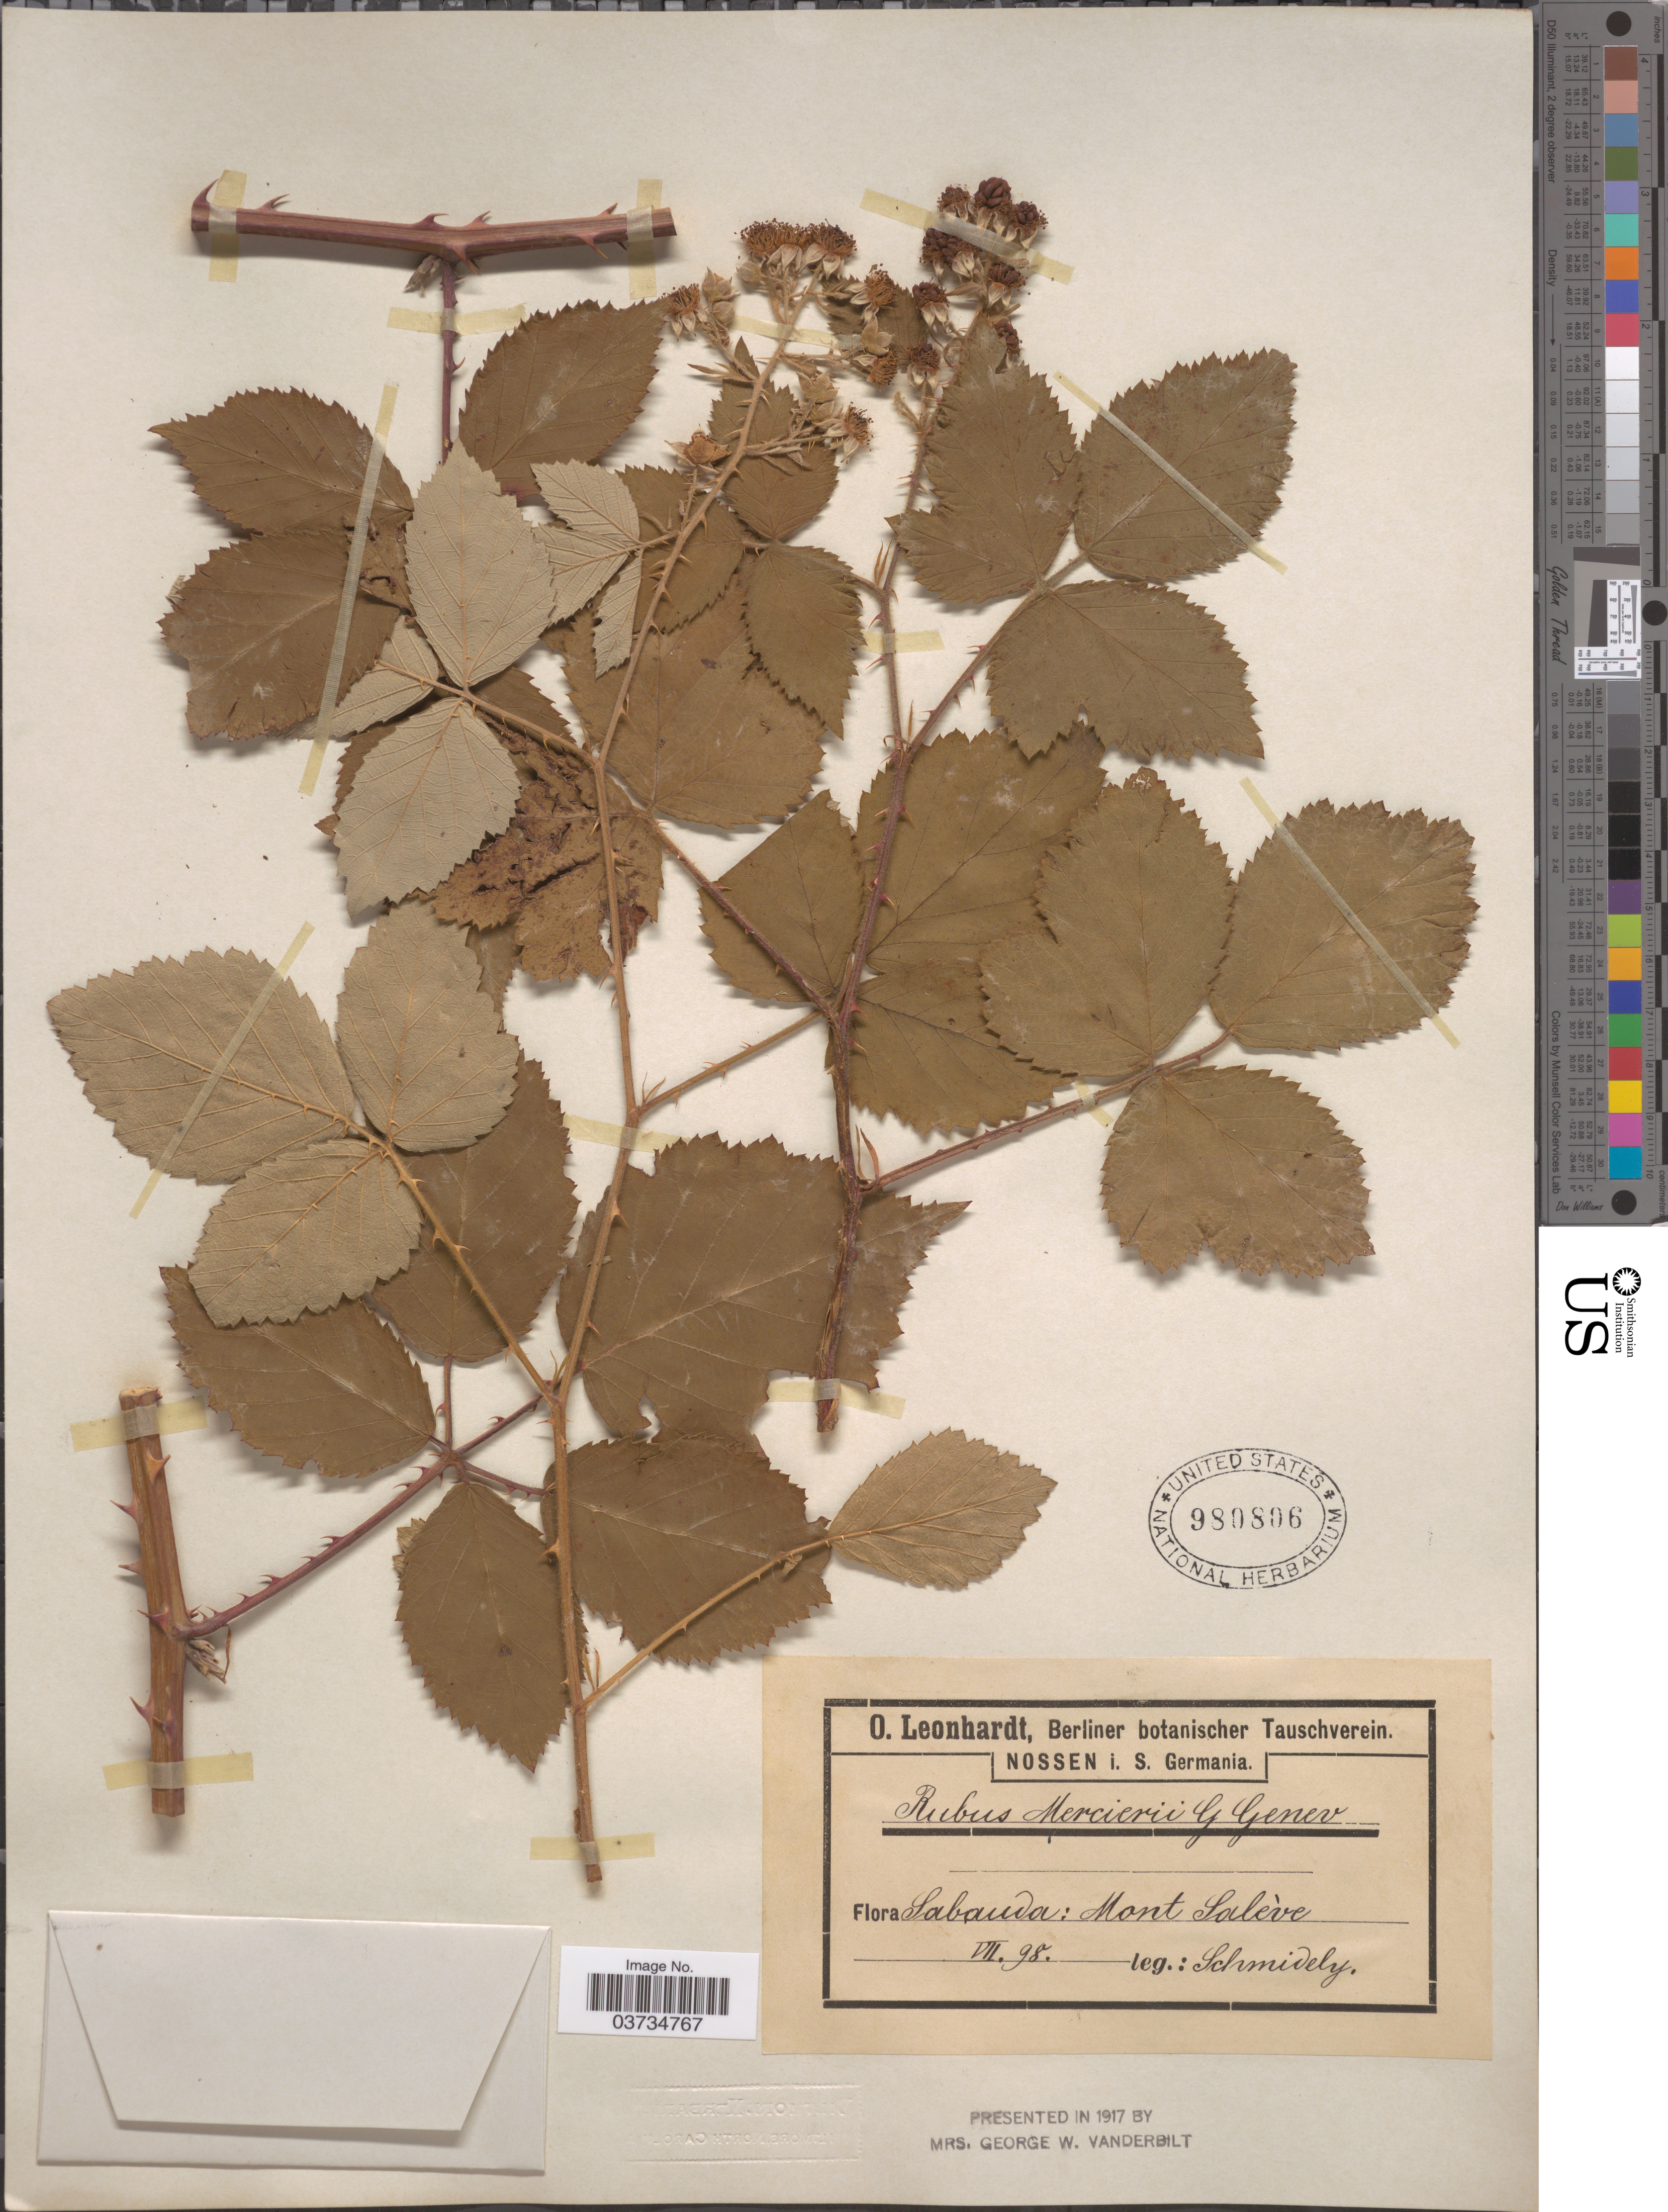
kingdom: Plantae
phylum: Tracheophyta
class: Magnoliopsida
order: Rosales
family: Rosaceae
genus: Rubus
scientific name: Rubus mercierii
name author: Genev.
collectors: Schmidely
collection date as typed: Transcribed d/m/y: /7/98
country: France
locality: Sabauda: Mont Salève.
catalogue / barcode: US 980806